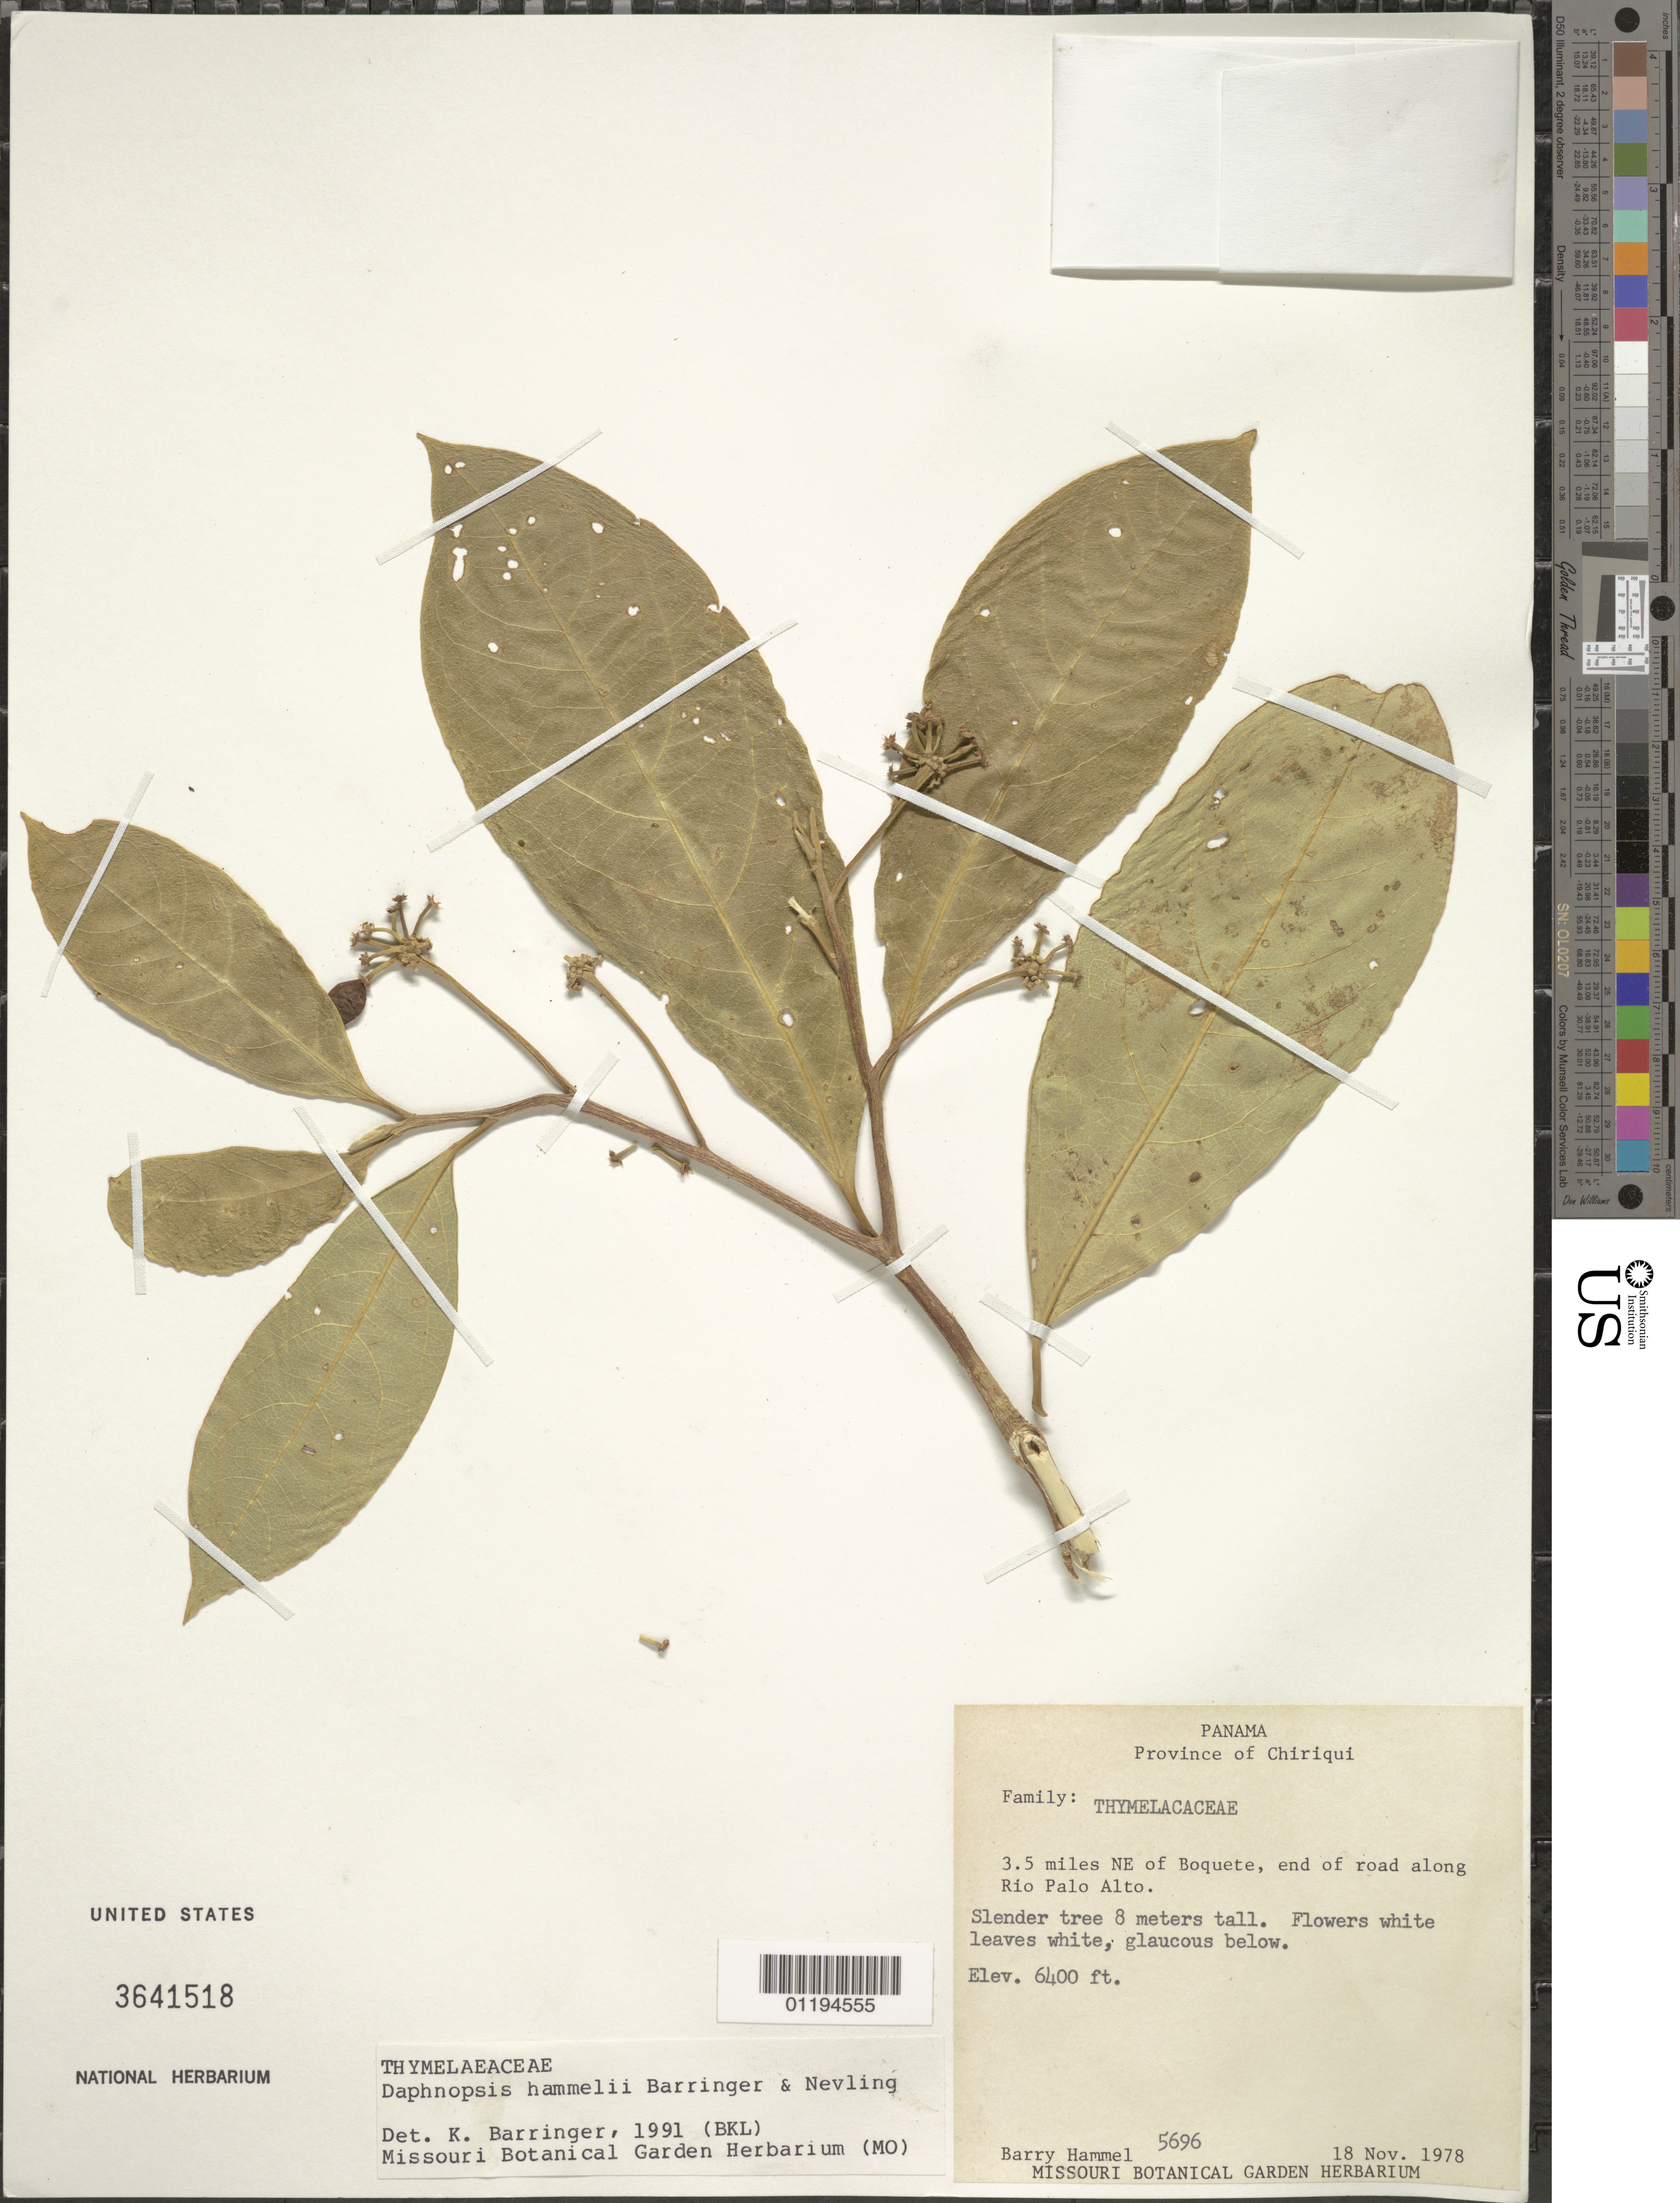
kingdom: Plantae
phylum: Tracheophyta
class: Magnoliopsida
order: Malvales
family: Thymelaeaceae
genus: Daphnopsis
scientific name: Daphnopsis hammelii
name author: Barringer & Nevling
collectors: B. Hammel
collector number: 5659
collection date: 1978-11-18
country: Panama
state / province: Chiriqui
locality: NE of Boquette, end of Rd. along Rio Palo Alto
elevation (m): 1951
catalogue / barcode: US 3641518